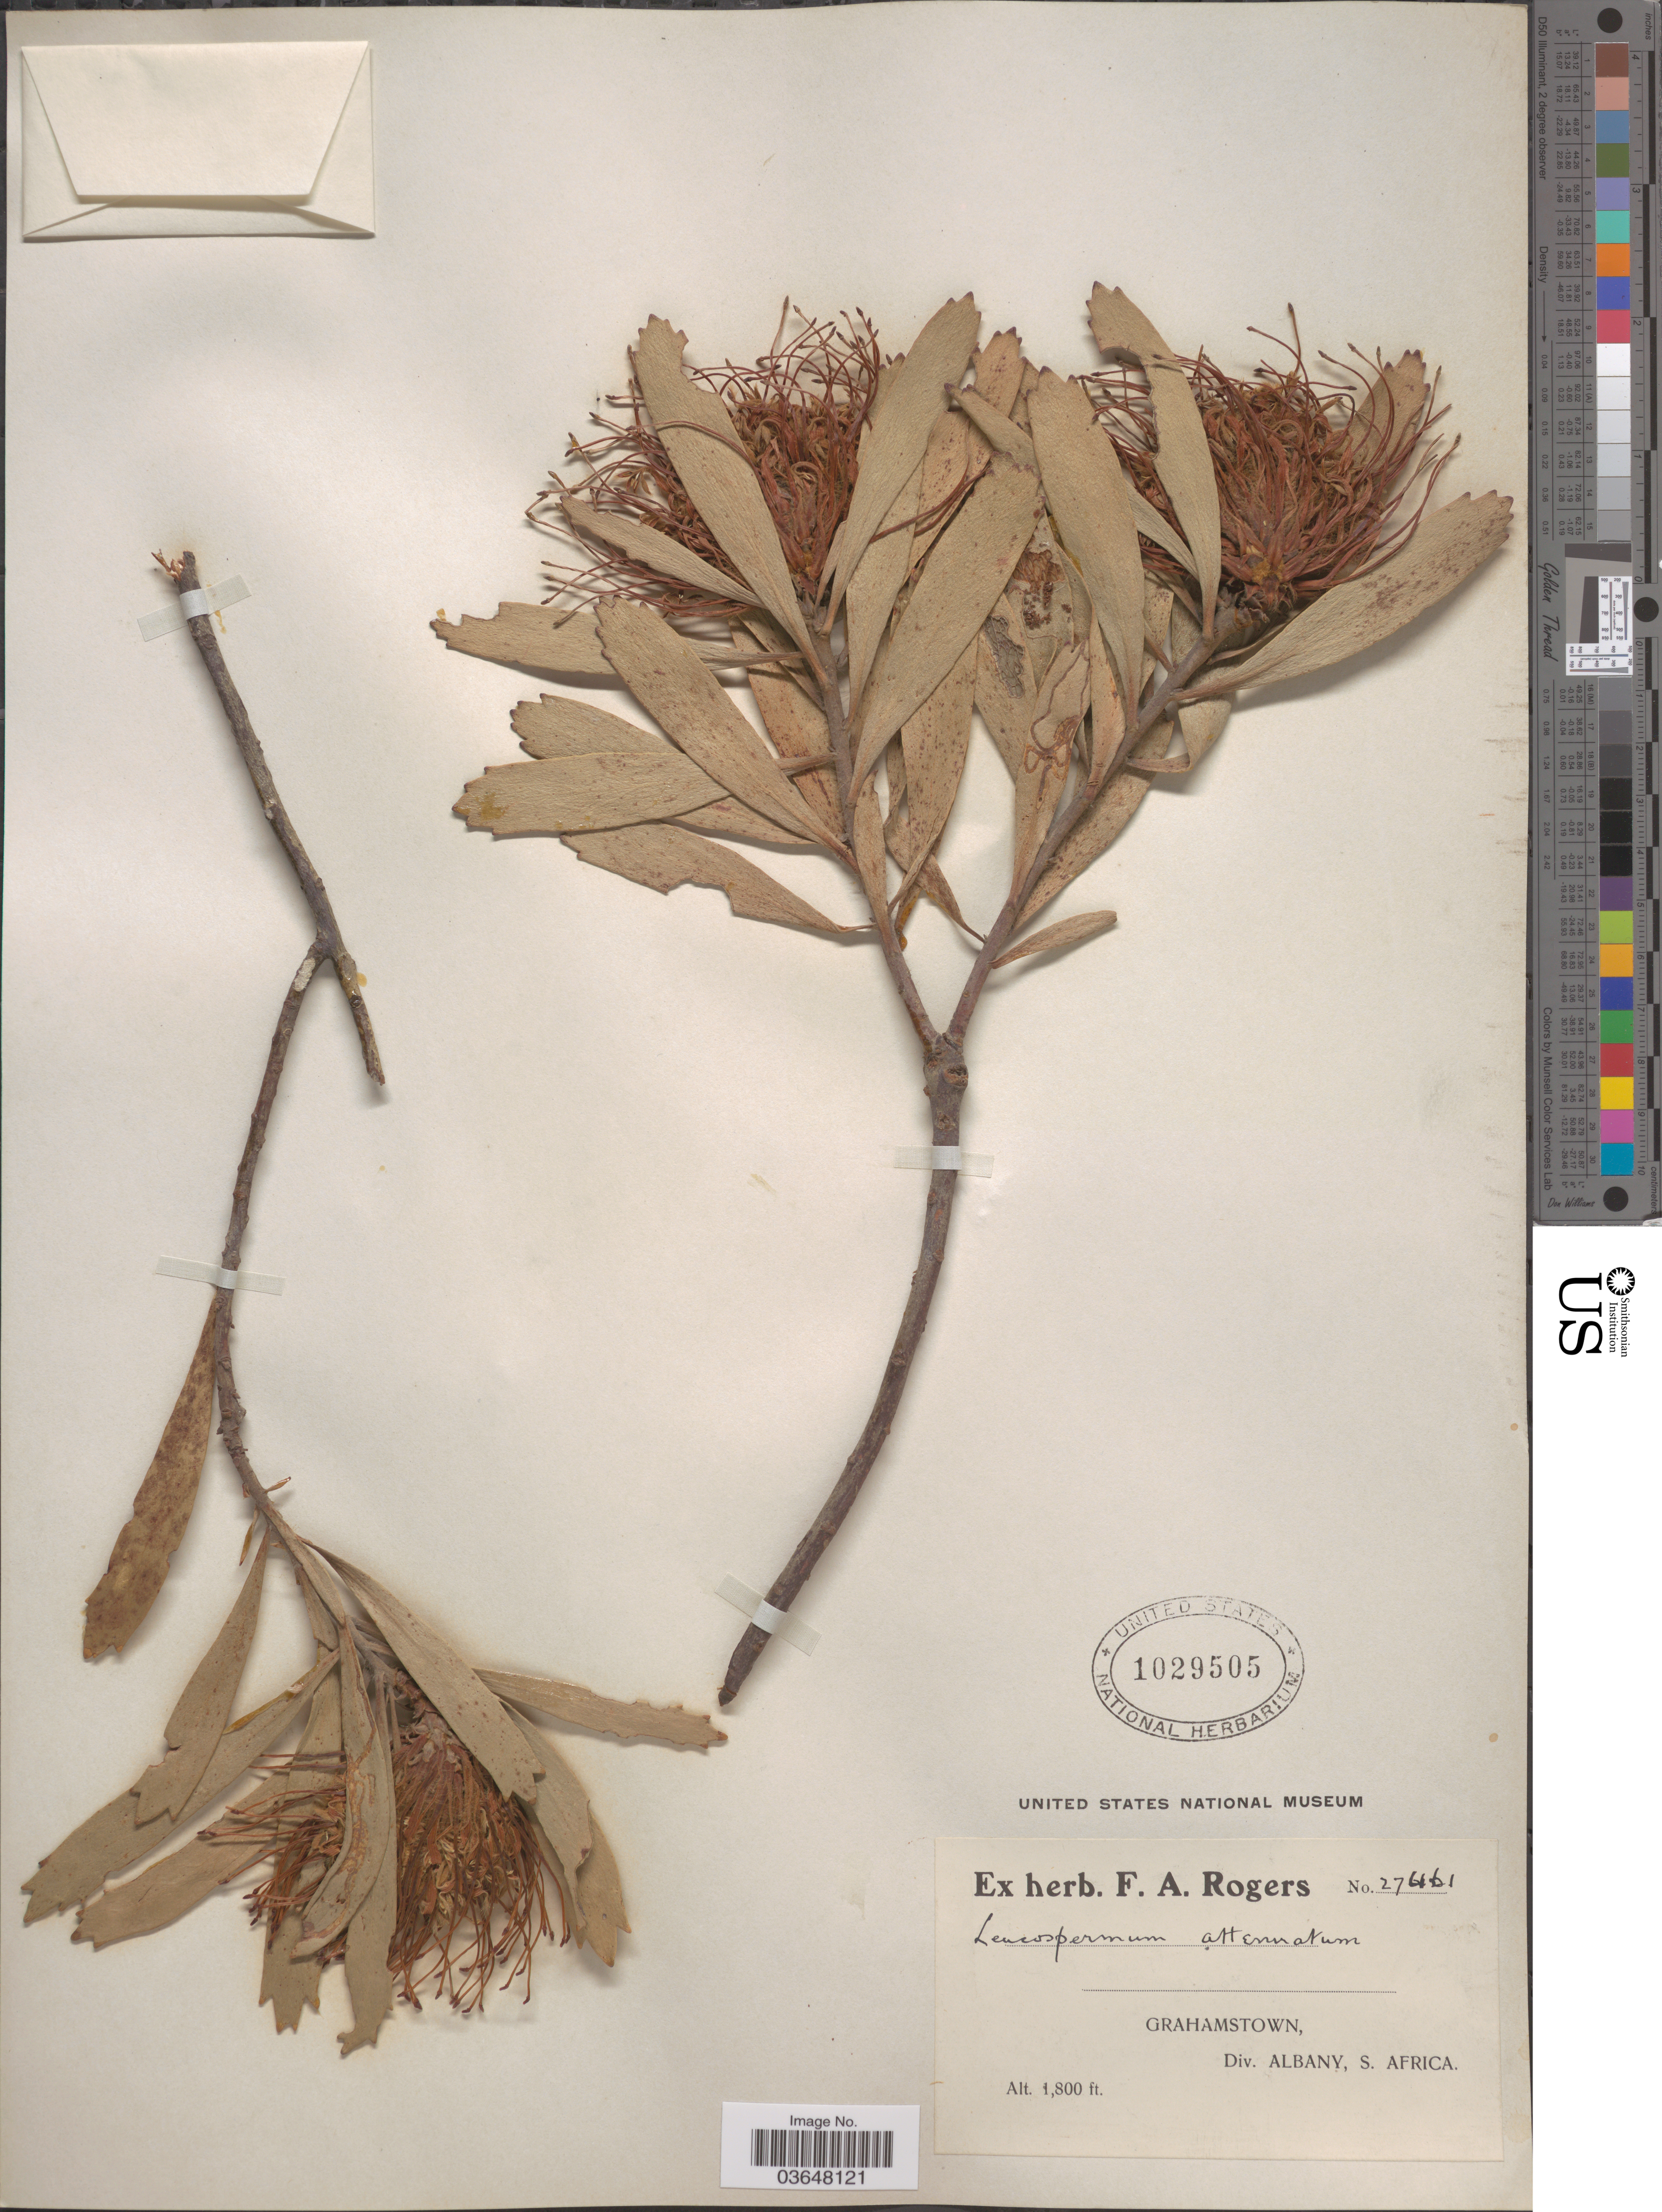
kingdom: Plantae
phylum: Tracheophyta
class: Magnoliopsida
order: Proteales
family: Proteaceae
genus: Leucospermum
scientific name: Leucospermum cuneiforme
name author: Rourke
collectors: ex herb. F. A. Rogers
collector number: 27461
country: South Africa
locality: Grahamstown, Div. Albany, S. Africa.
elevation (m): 549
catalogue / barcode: US 1029505